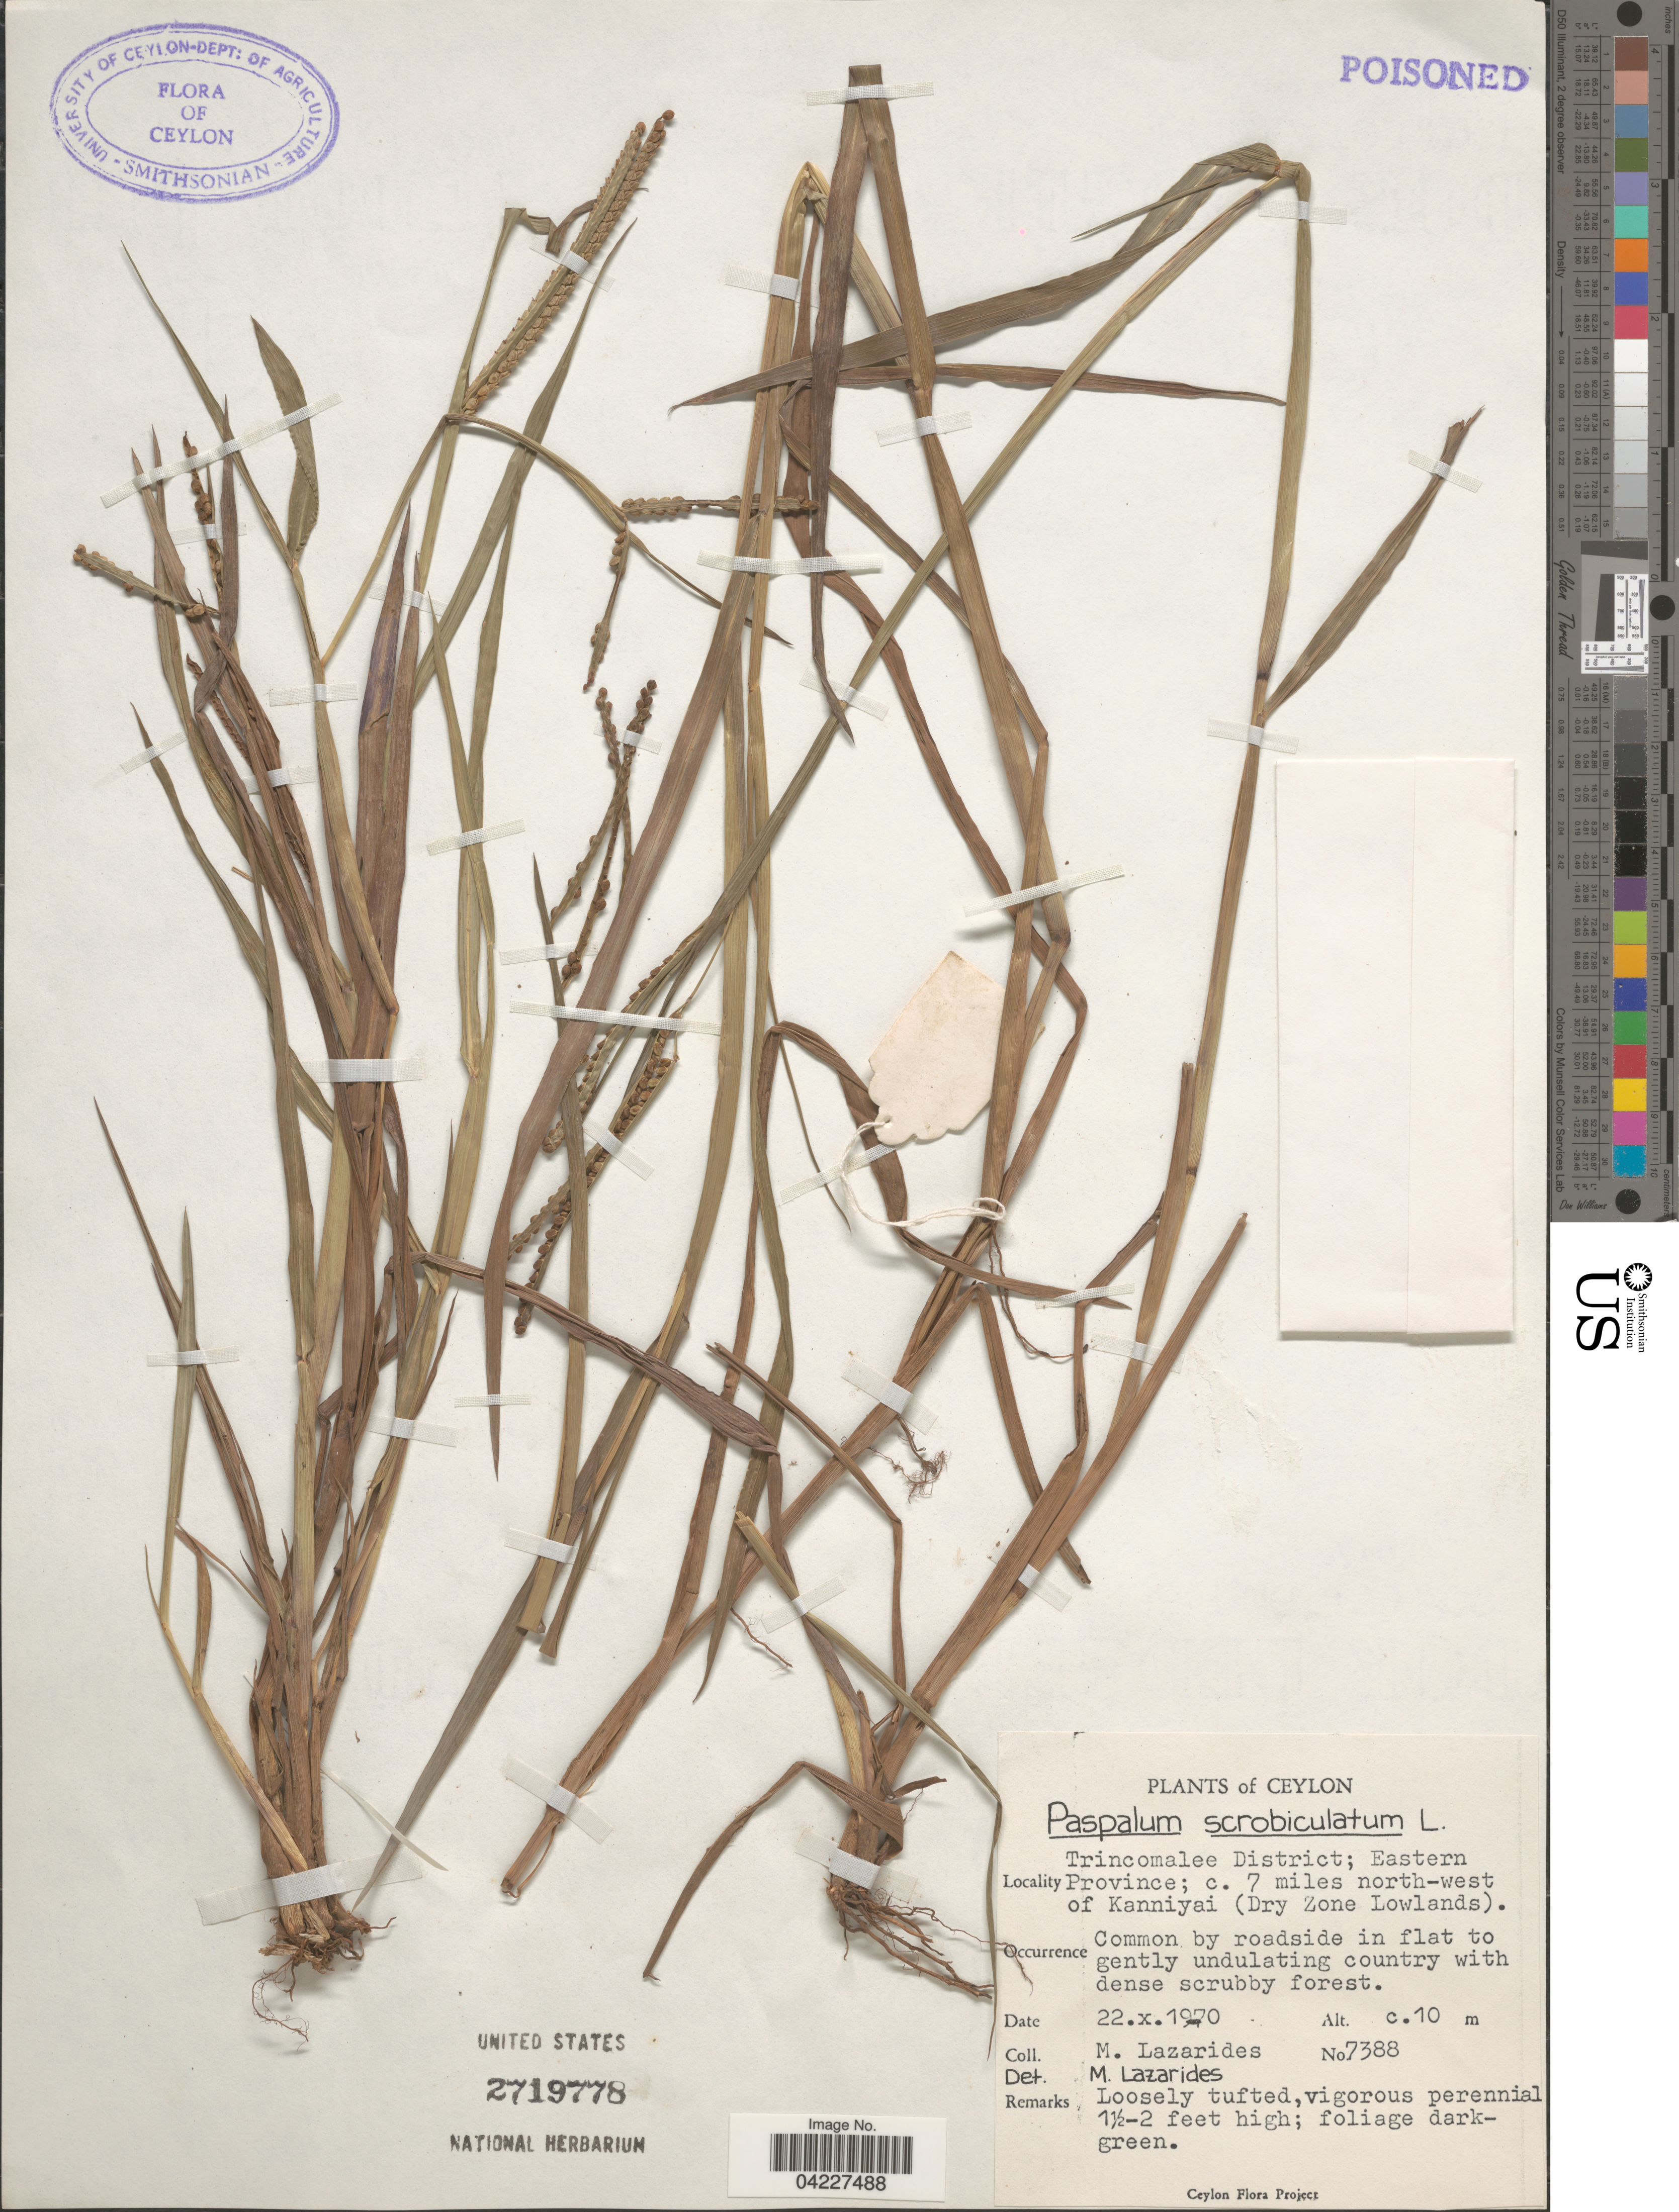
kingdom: Plantae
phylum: Tracheophyta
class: Liliopsida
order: Poales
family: Poaceae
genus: Paspalum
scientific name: Paspalum scrobiculatum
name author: L.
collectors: M. Lazarides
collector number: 7388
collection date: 1970-10-22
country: Sri Lanka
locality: Ceylon. Trincomalee District; Eastern Province; c. 7 miles north-west of Kanniyai (Dry Zone Lowlands).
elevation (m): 10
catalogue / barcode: US 2719778